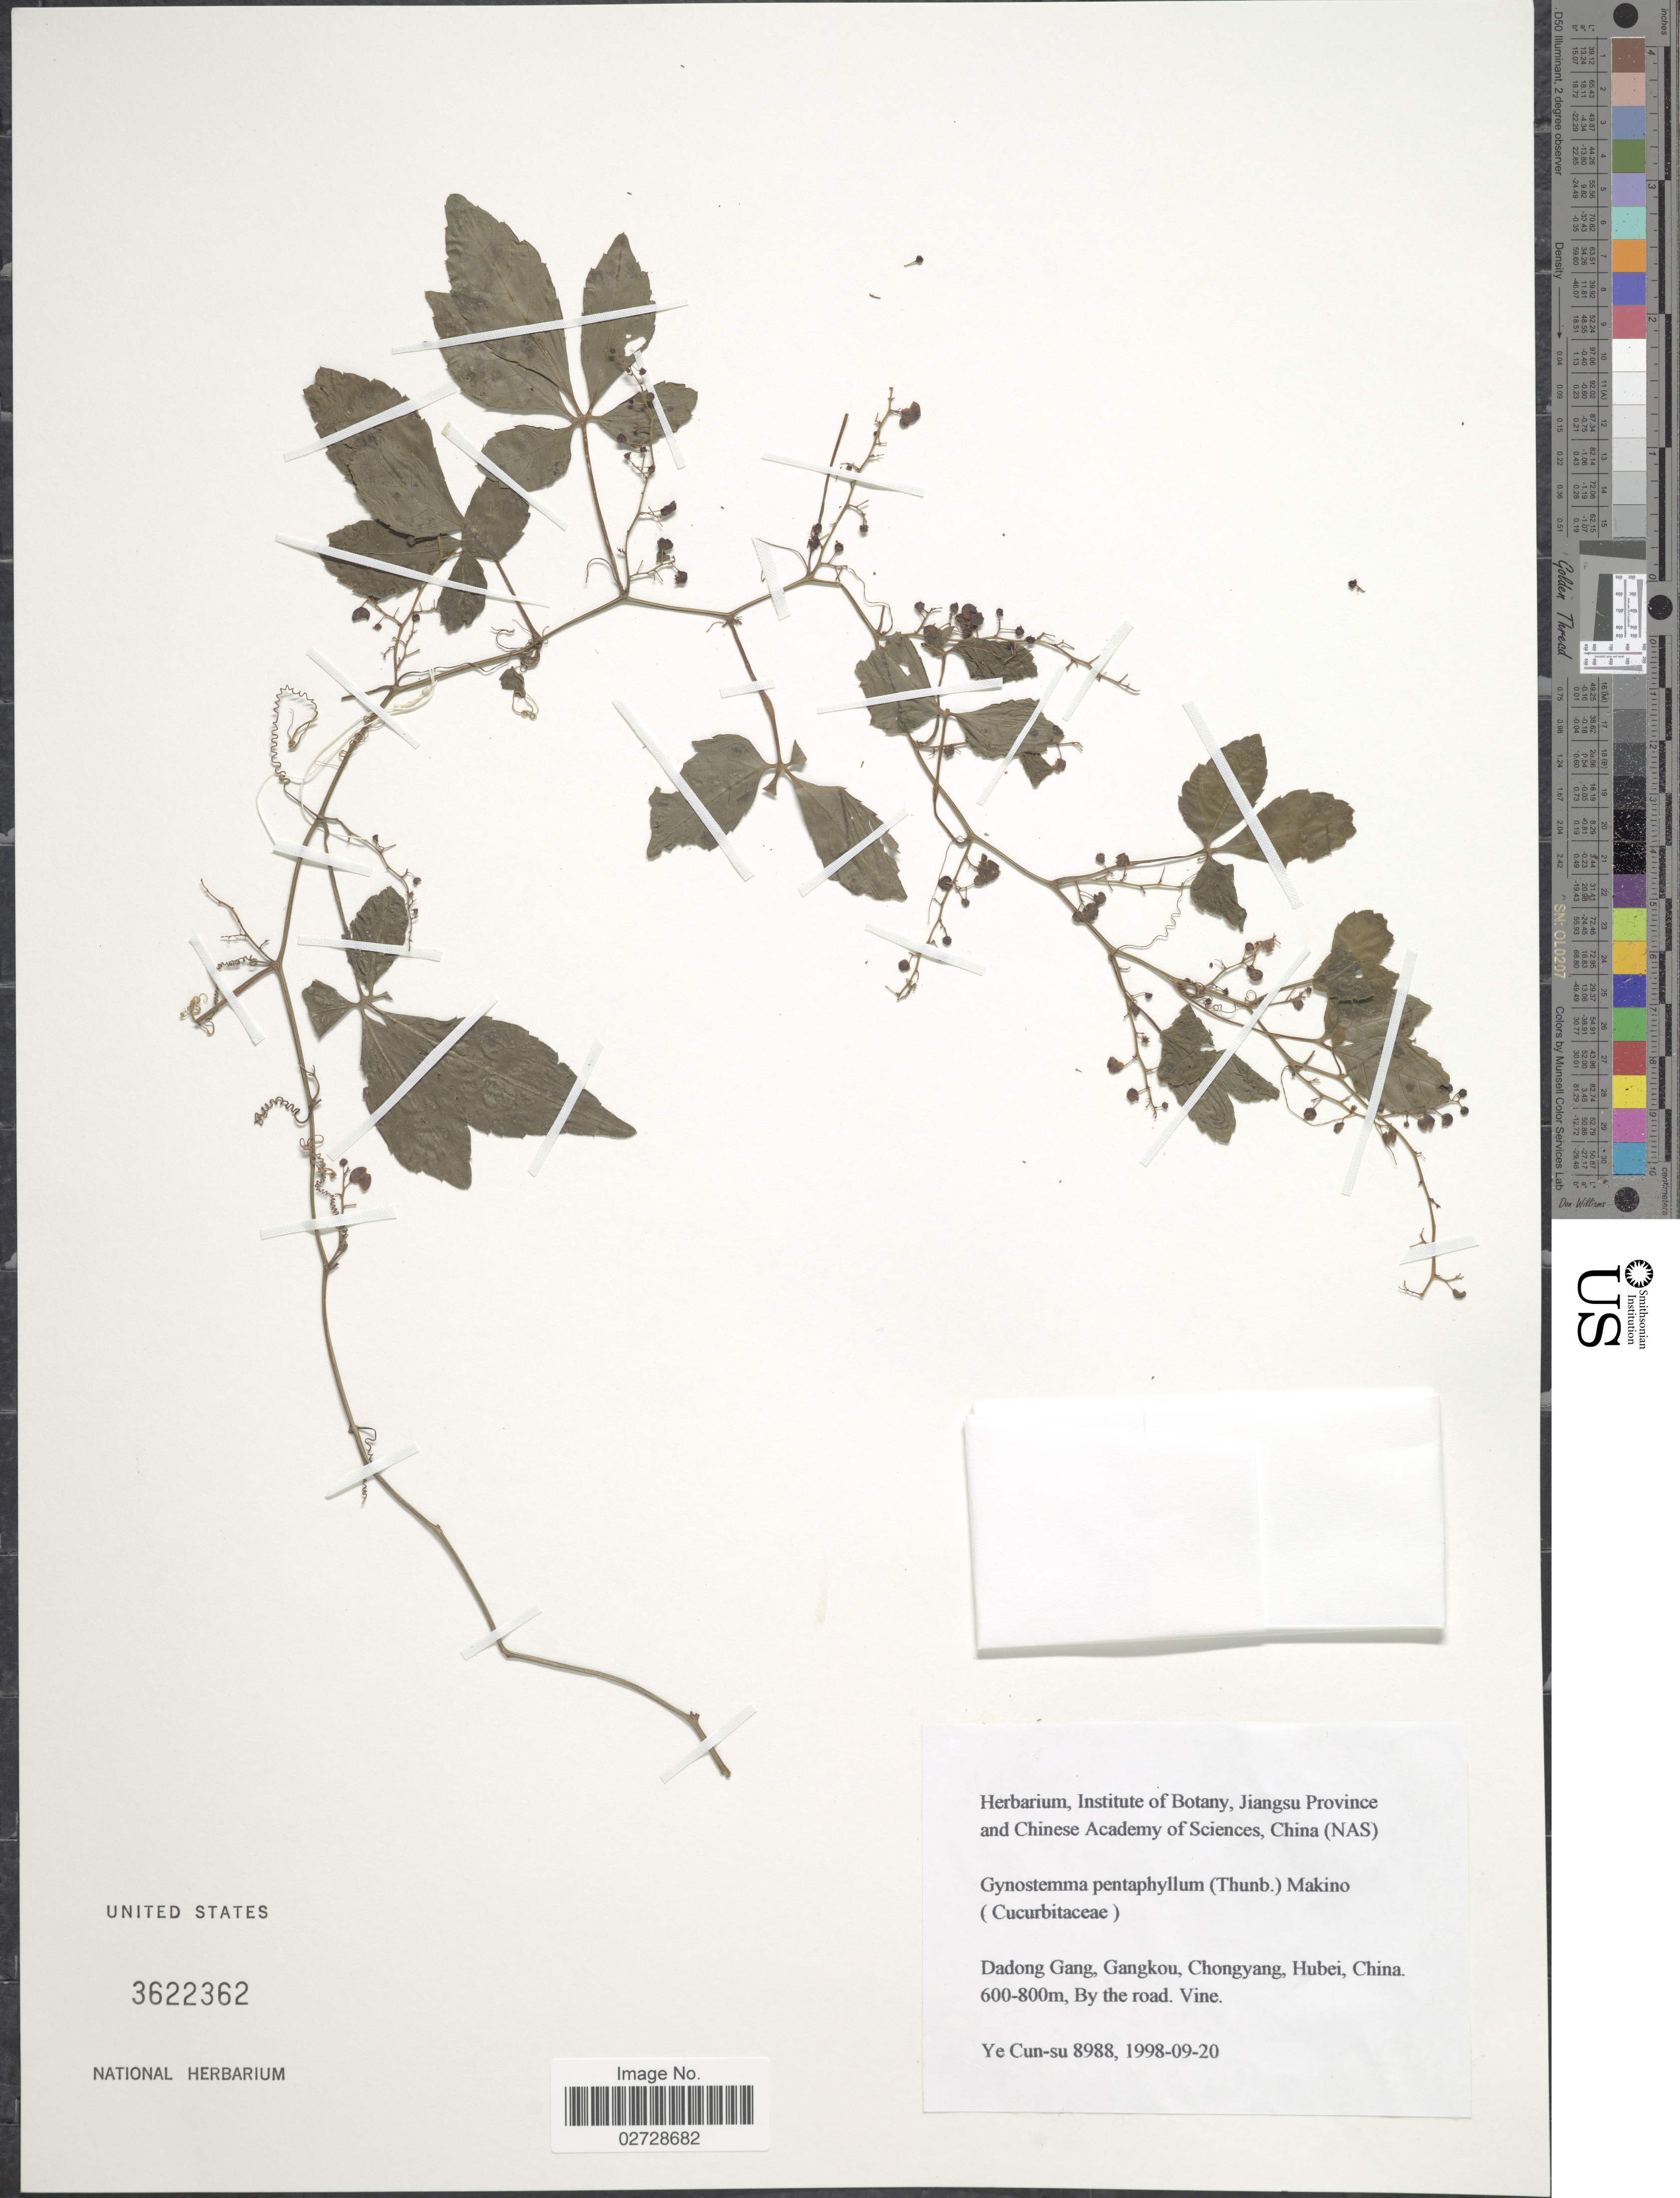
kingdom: Plantae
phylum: Tracheophyta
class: Magnoliopsida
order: Cucurbitales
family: Cucurbitaceae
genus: Gynostemma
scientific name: Gynostemma pentaphyllum var. pentaphyllum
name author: (Thunb.) Makino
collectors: Ye Cun-su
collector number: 8988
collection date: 1998-09-20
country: China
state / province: Hubei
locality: Dadong Gang, Gangkou, Chongyang, by the road.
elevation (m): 600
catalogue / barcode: US 3622362